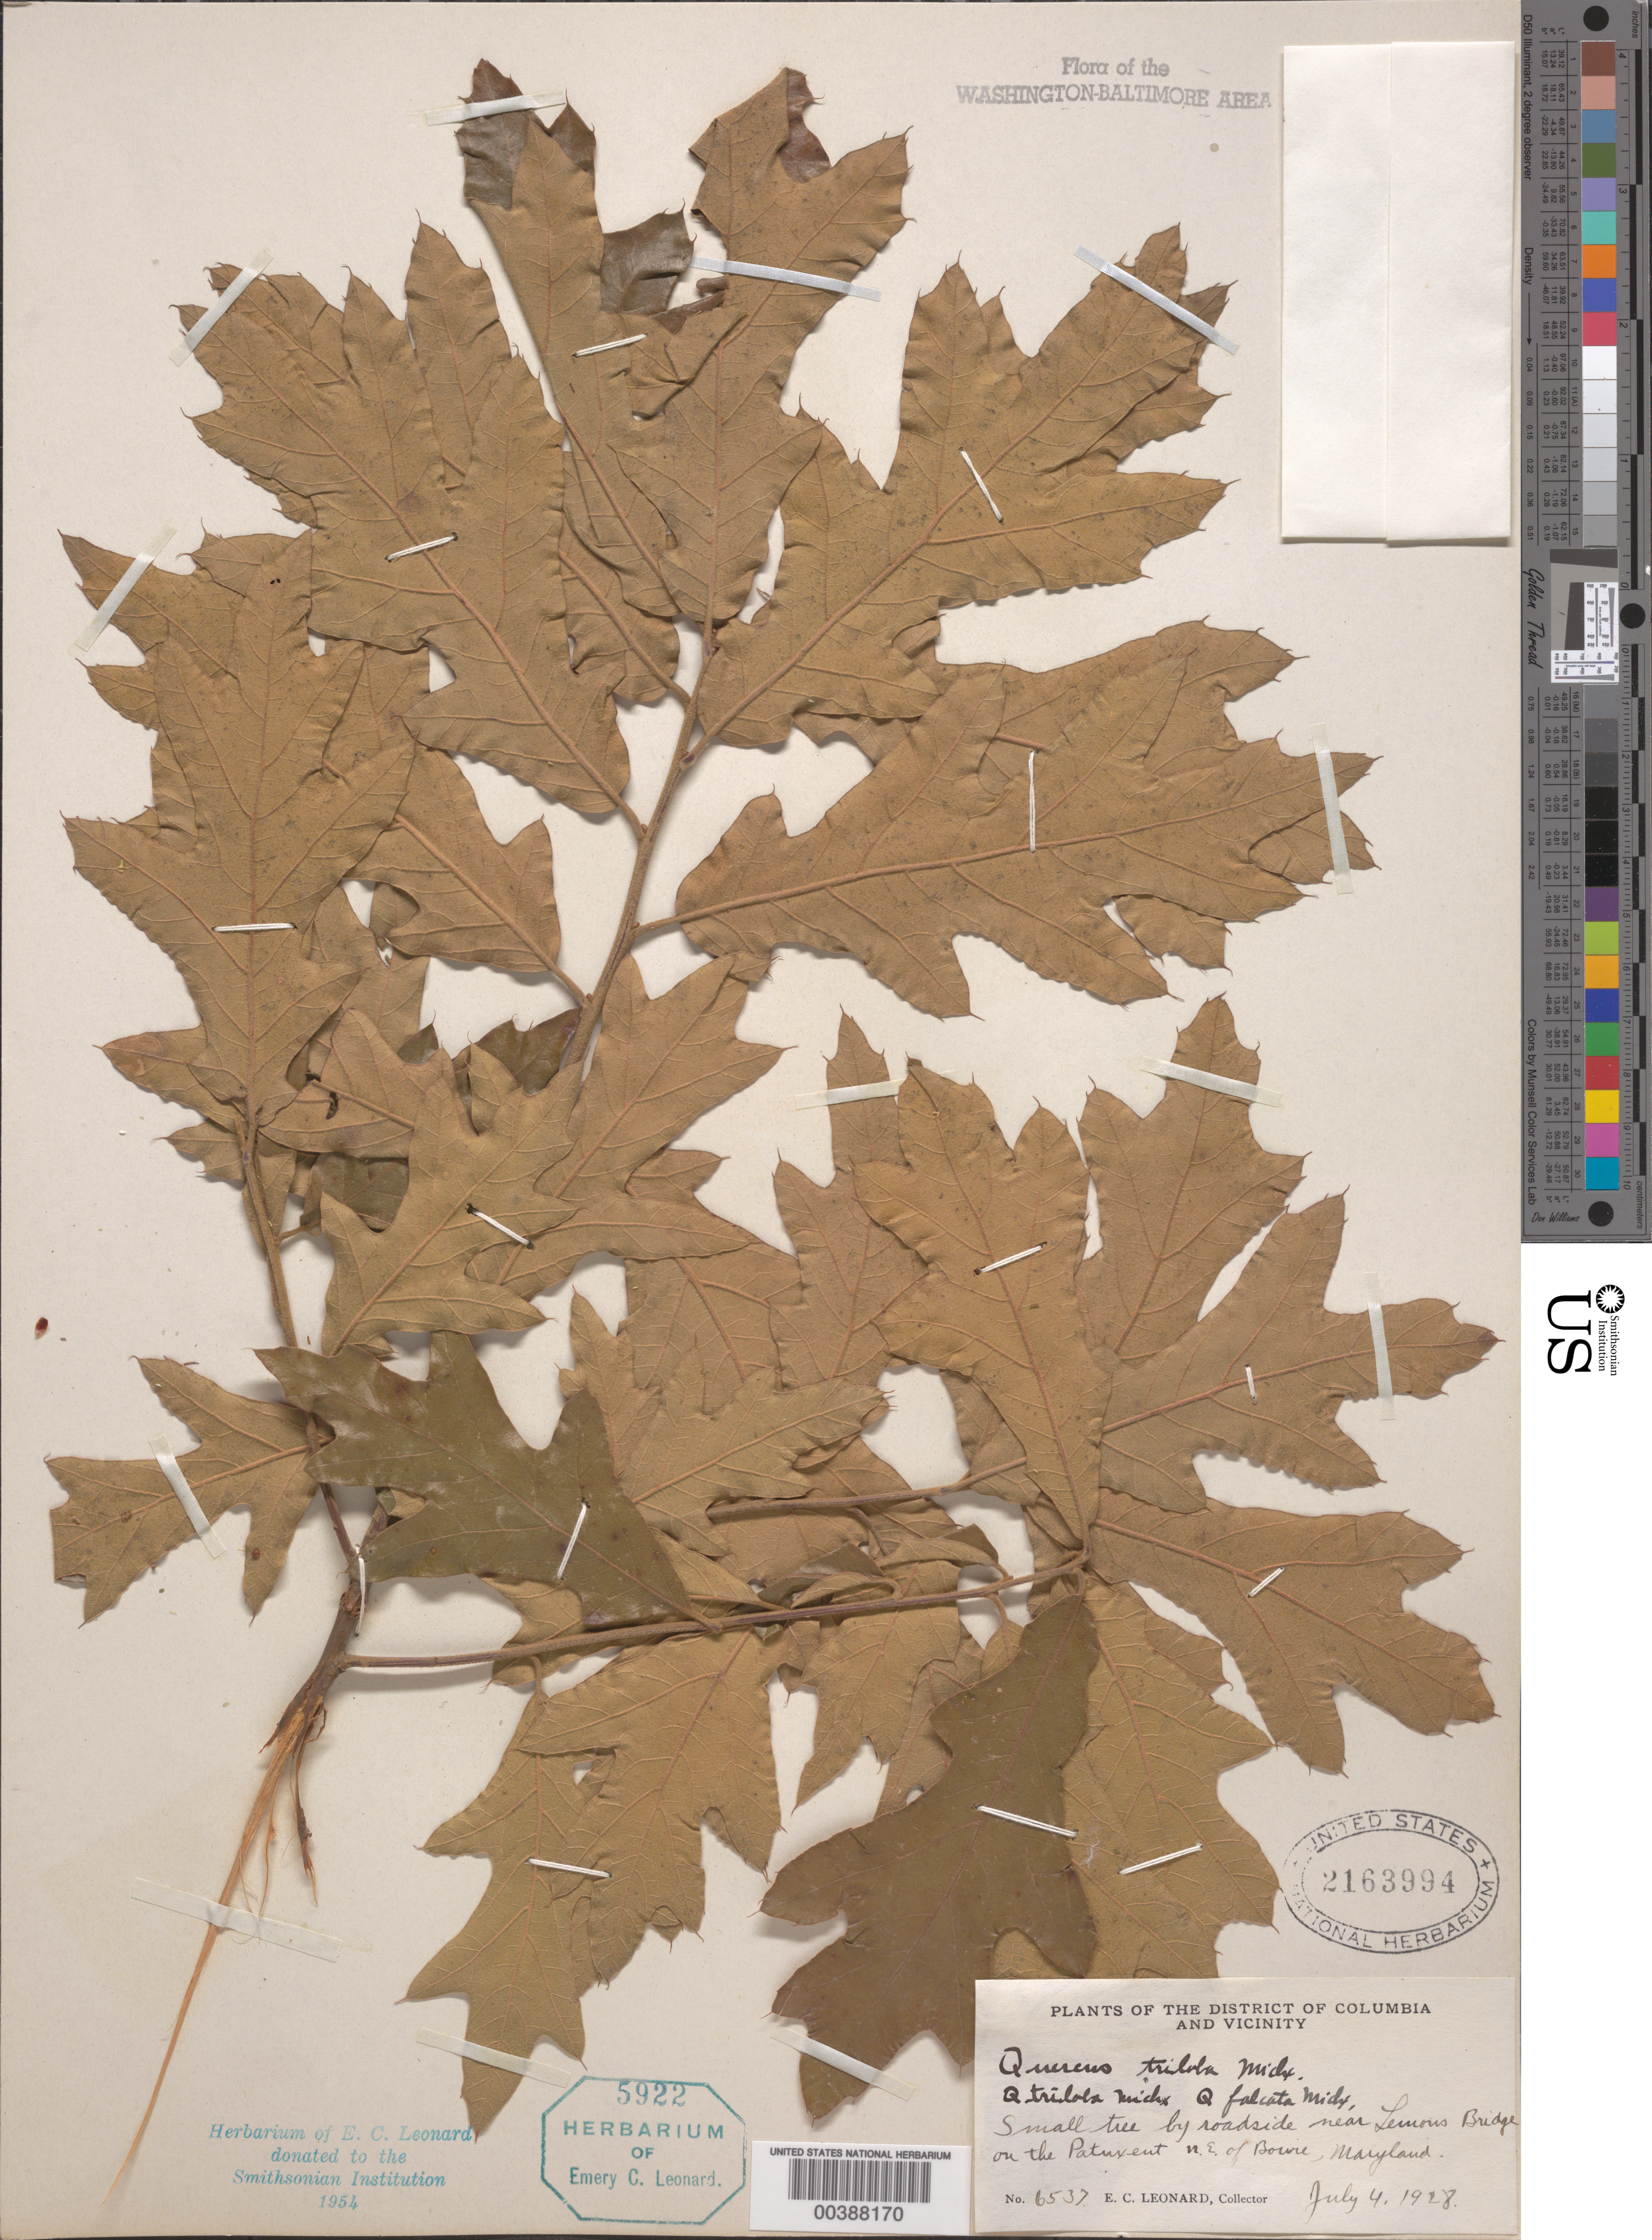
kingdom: Plantae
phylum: Tracheophyta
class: Magnoliopsida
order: Fagales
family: Fagaceae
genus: Quercus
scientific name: Quercus falcata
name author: Michx.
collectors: E. C. Leonard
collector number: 6537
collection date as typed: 04 Jul 1928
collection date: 1928-07-04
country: United States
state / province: Maryland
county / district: Anne Arundel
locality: Lemons Bridge, Patuxent River, northeast of Bowie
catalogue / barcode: US 2163994